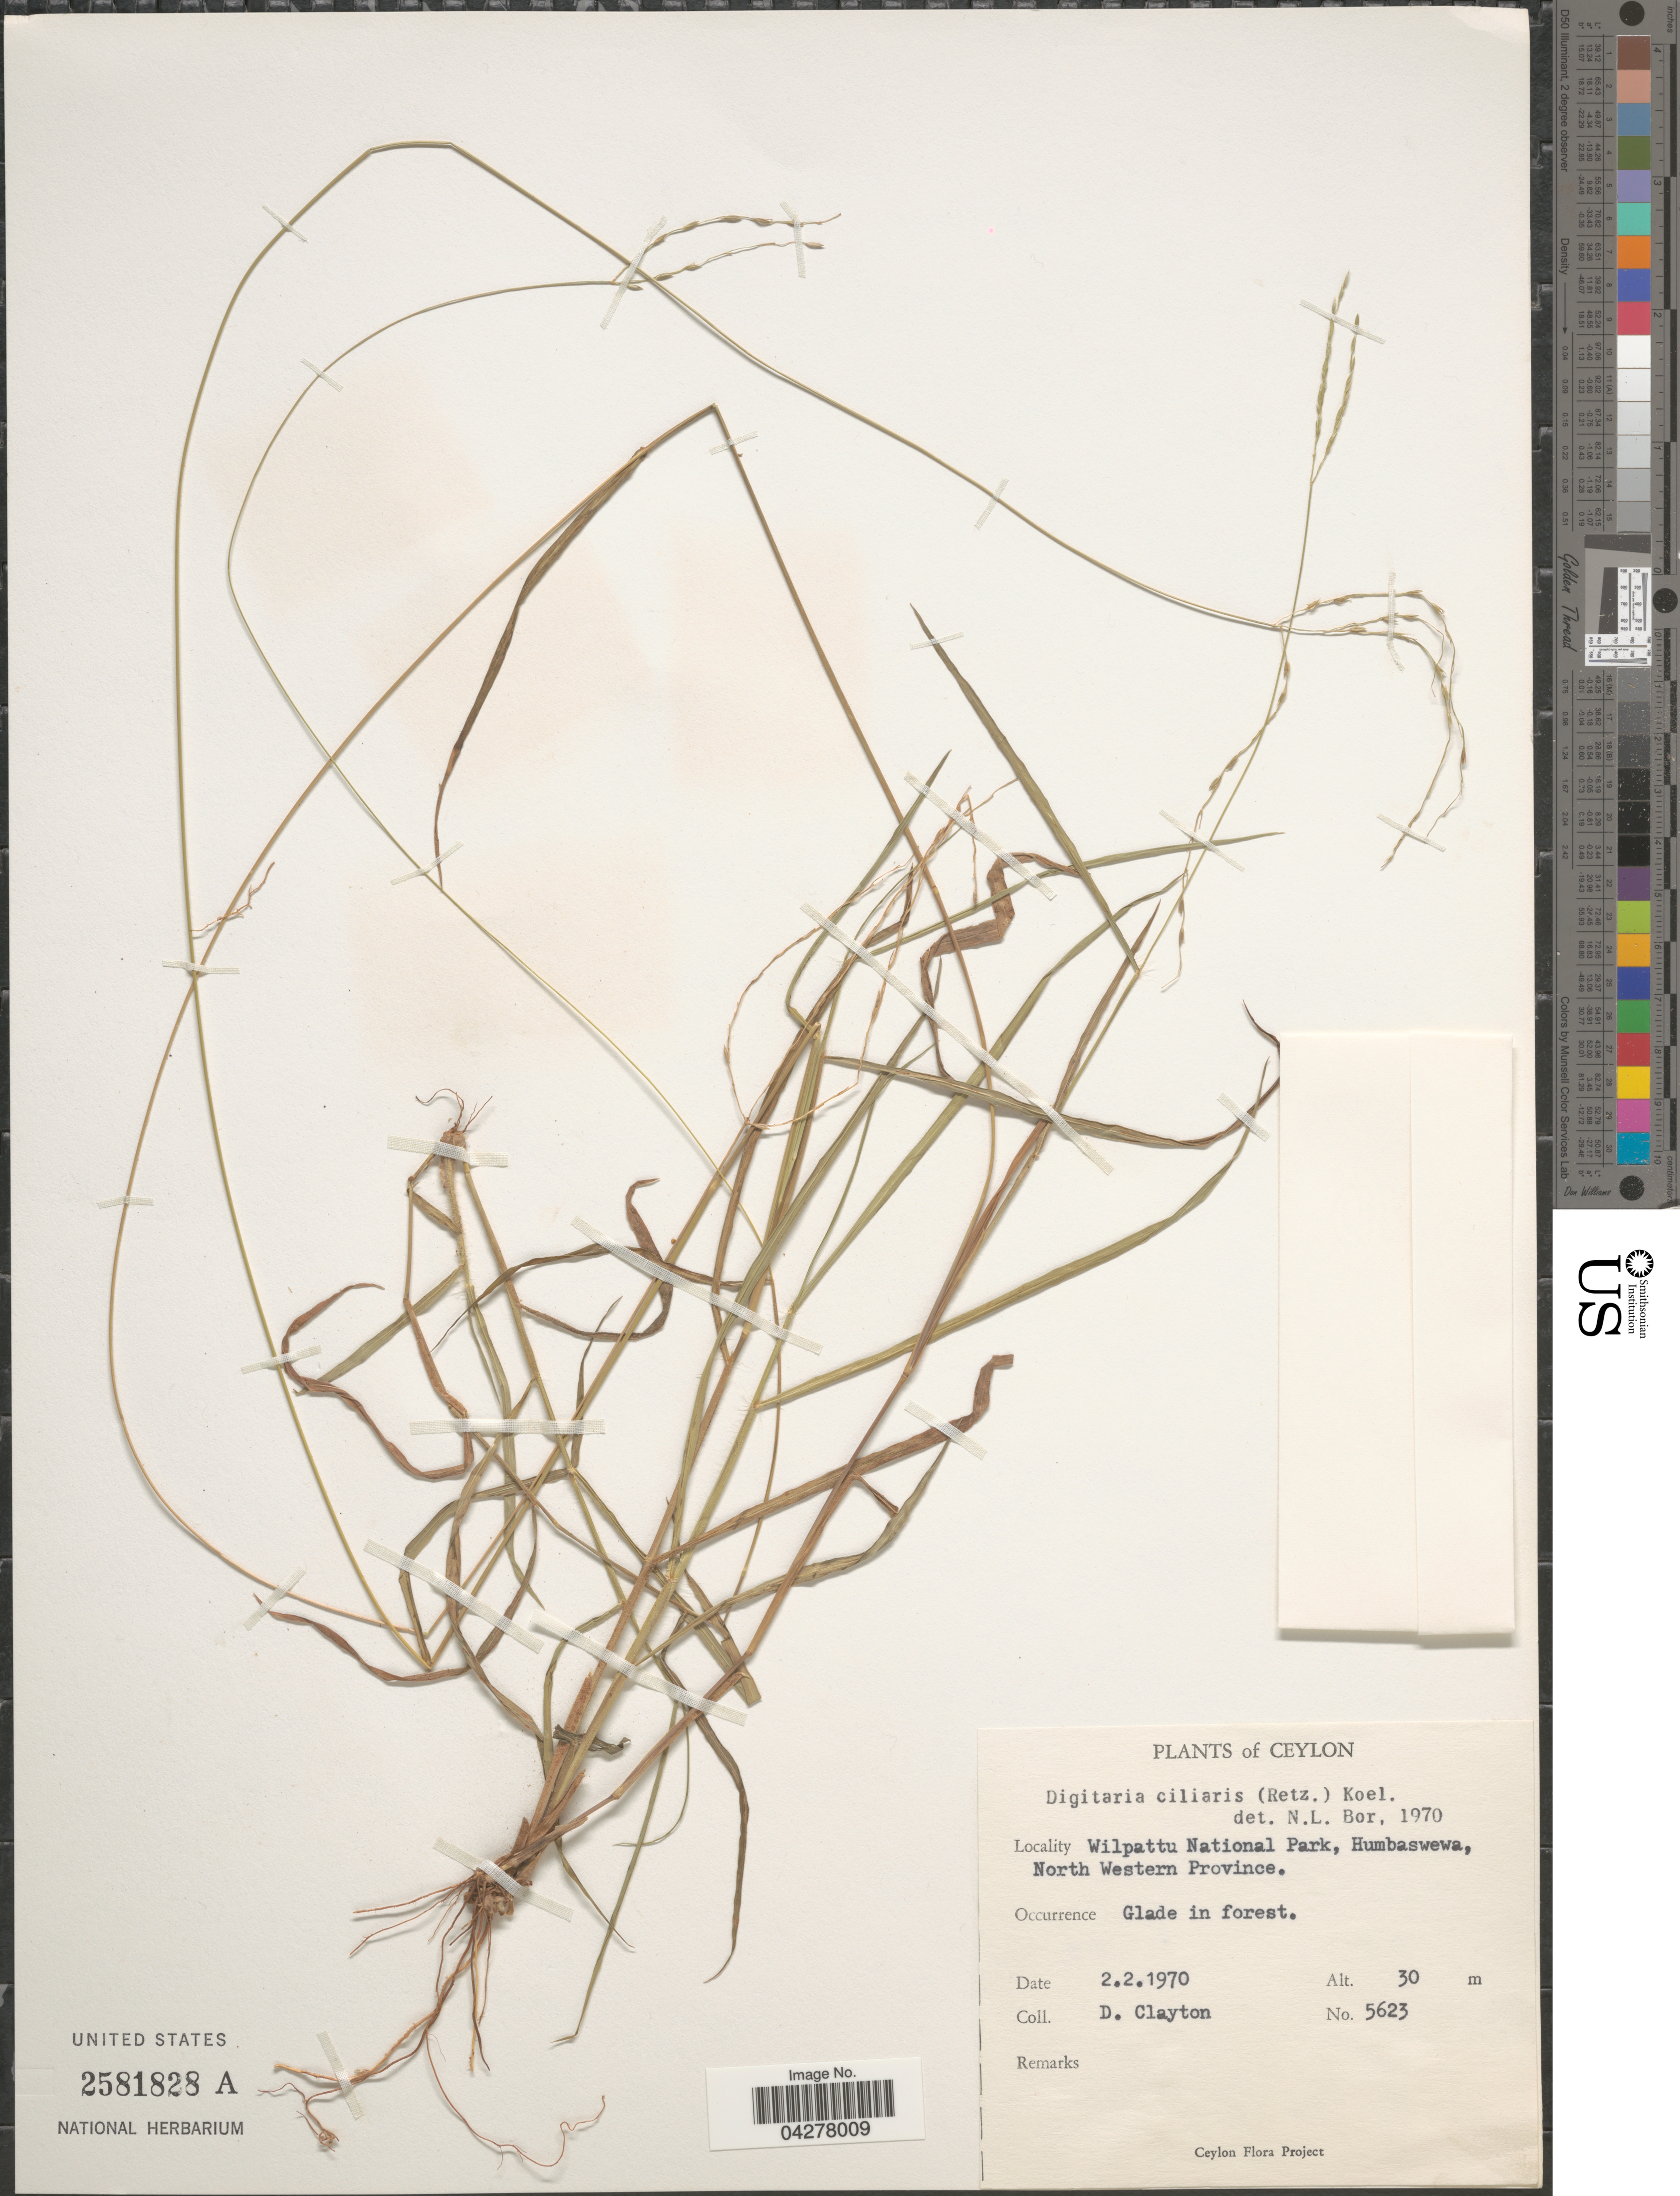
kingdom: Plantae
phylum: Tracheophyta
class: Liliopsida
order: Poales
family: Poaceae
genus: Digitaria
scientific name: Digitaria ciliaris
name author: (Retz.) Koeler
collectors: D. Clayton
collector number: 5623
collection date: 1970-02-02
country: Sri Lanka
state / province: North Western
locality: Ceylon. Wilpattu National Park, Humbaswewa. Glade in forest.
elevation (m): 30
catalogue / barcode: US 2581828A